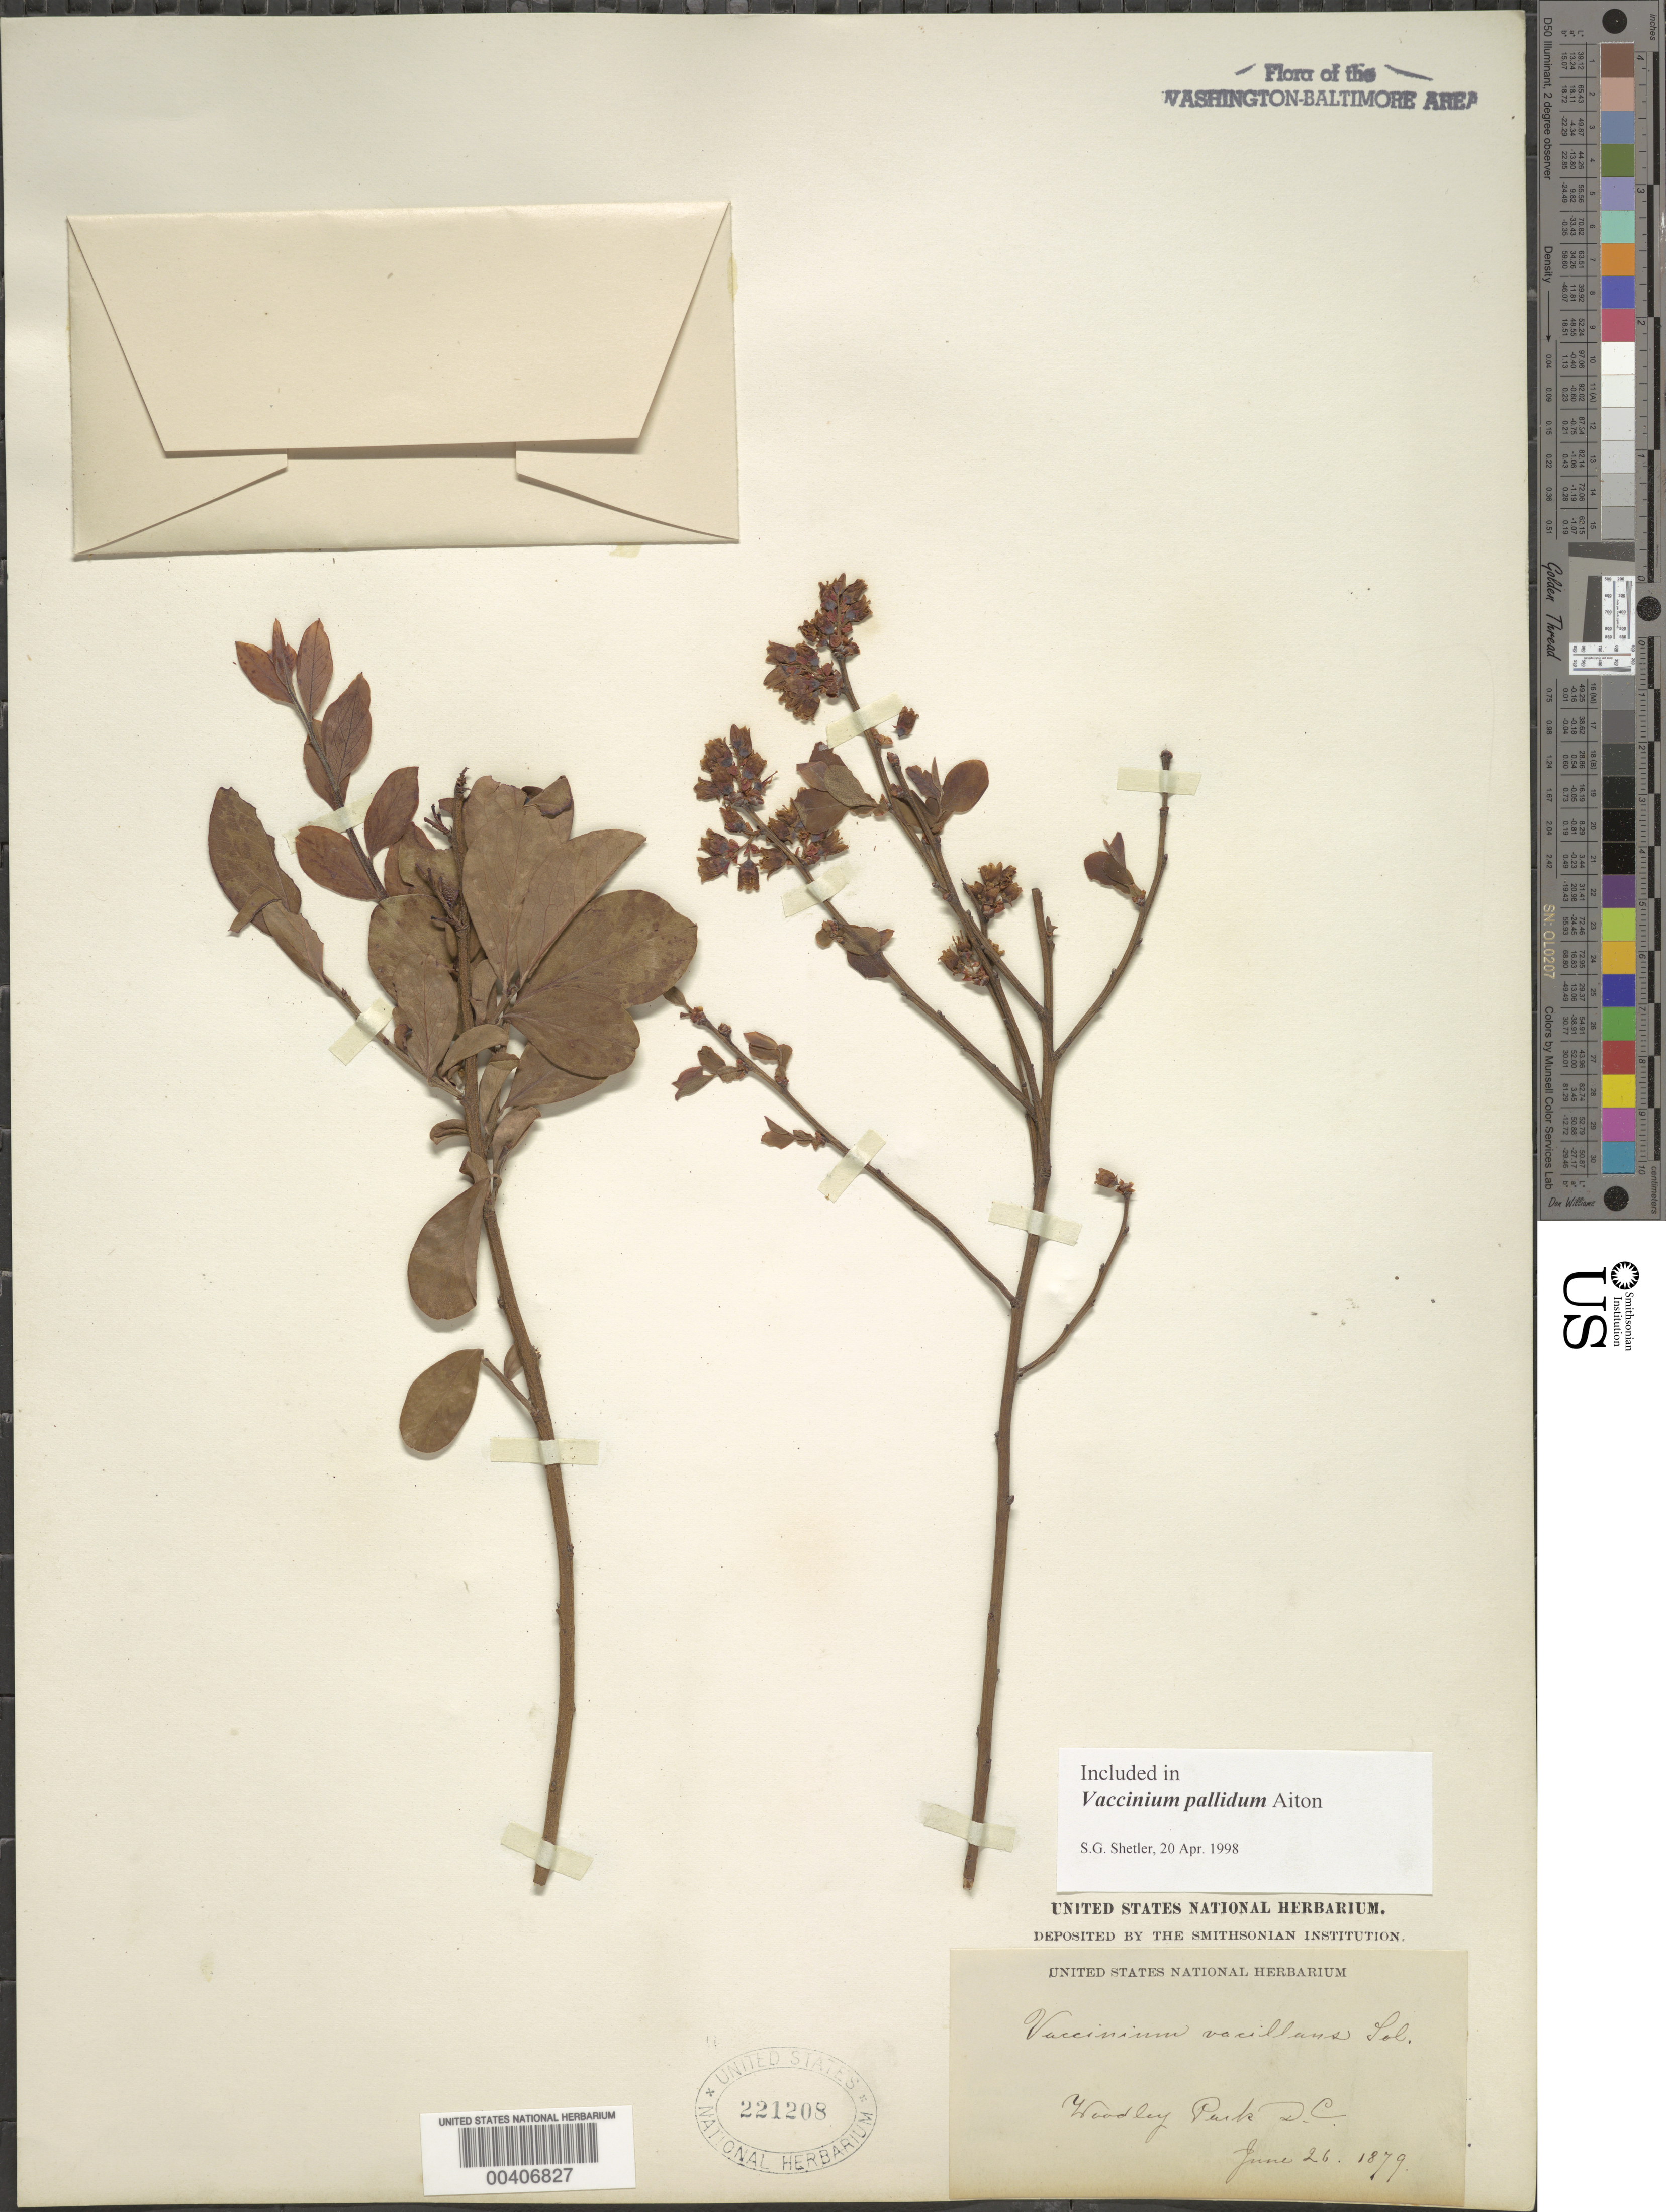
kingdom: Plantae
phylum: Tracheophyta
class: Magnoliopsida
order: Ericales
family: Ericaceae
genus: Vaccinium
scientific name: Vaccinium pallidum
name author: Aiton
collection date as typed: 26 Jun 1879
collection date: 1879-06-26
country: United States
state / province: District of Columbia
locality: Woodley Park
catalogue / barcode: US 221208